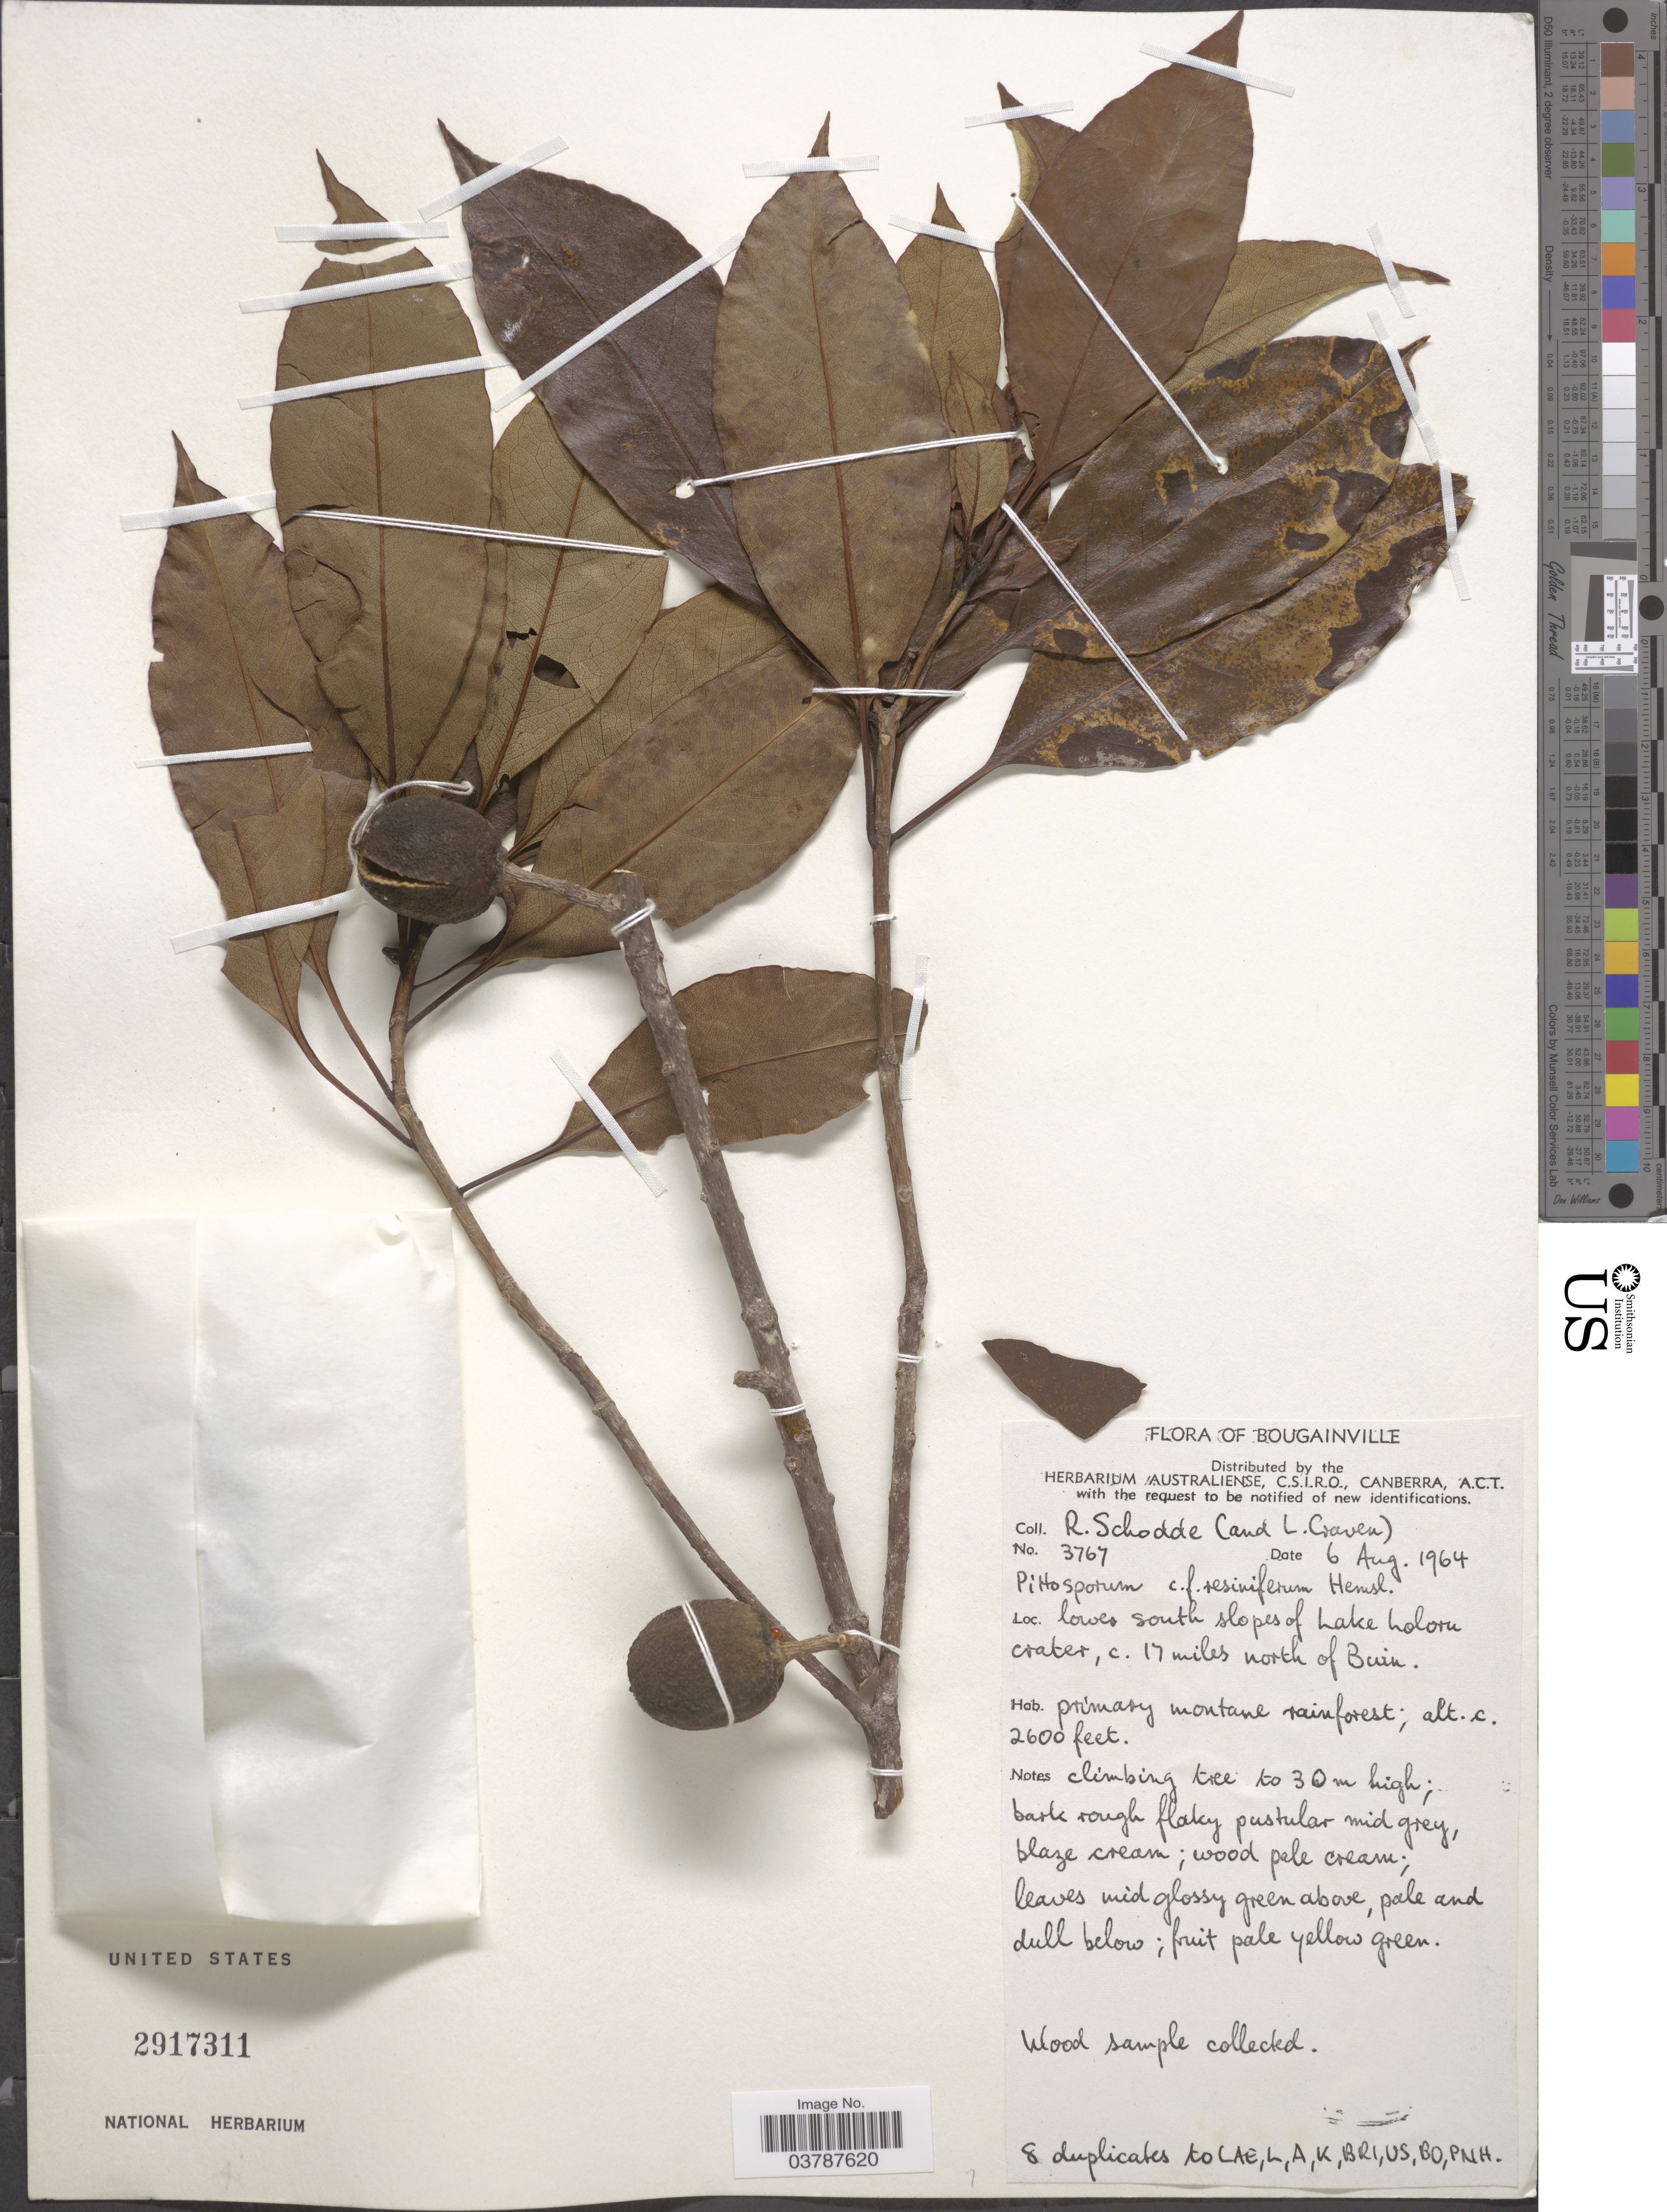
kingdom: Plantae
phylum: Tracheophyta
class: Magnoliopsida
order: Apiales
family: Pittosporaceae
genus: Pittosporum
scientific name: Pittosporum resiniferum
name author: Hemsl.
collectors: R. Schodde & L. A. Craven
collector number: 3767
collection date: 1964-08-06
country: Papua New Guinea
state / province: Bougainville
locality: Lowes south slopes of Lake Loloru crater, c. 17 miles north of Buin. Primary montane rainforest.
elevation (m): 792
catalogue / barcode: US 2917311